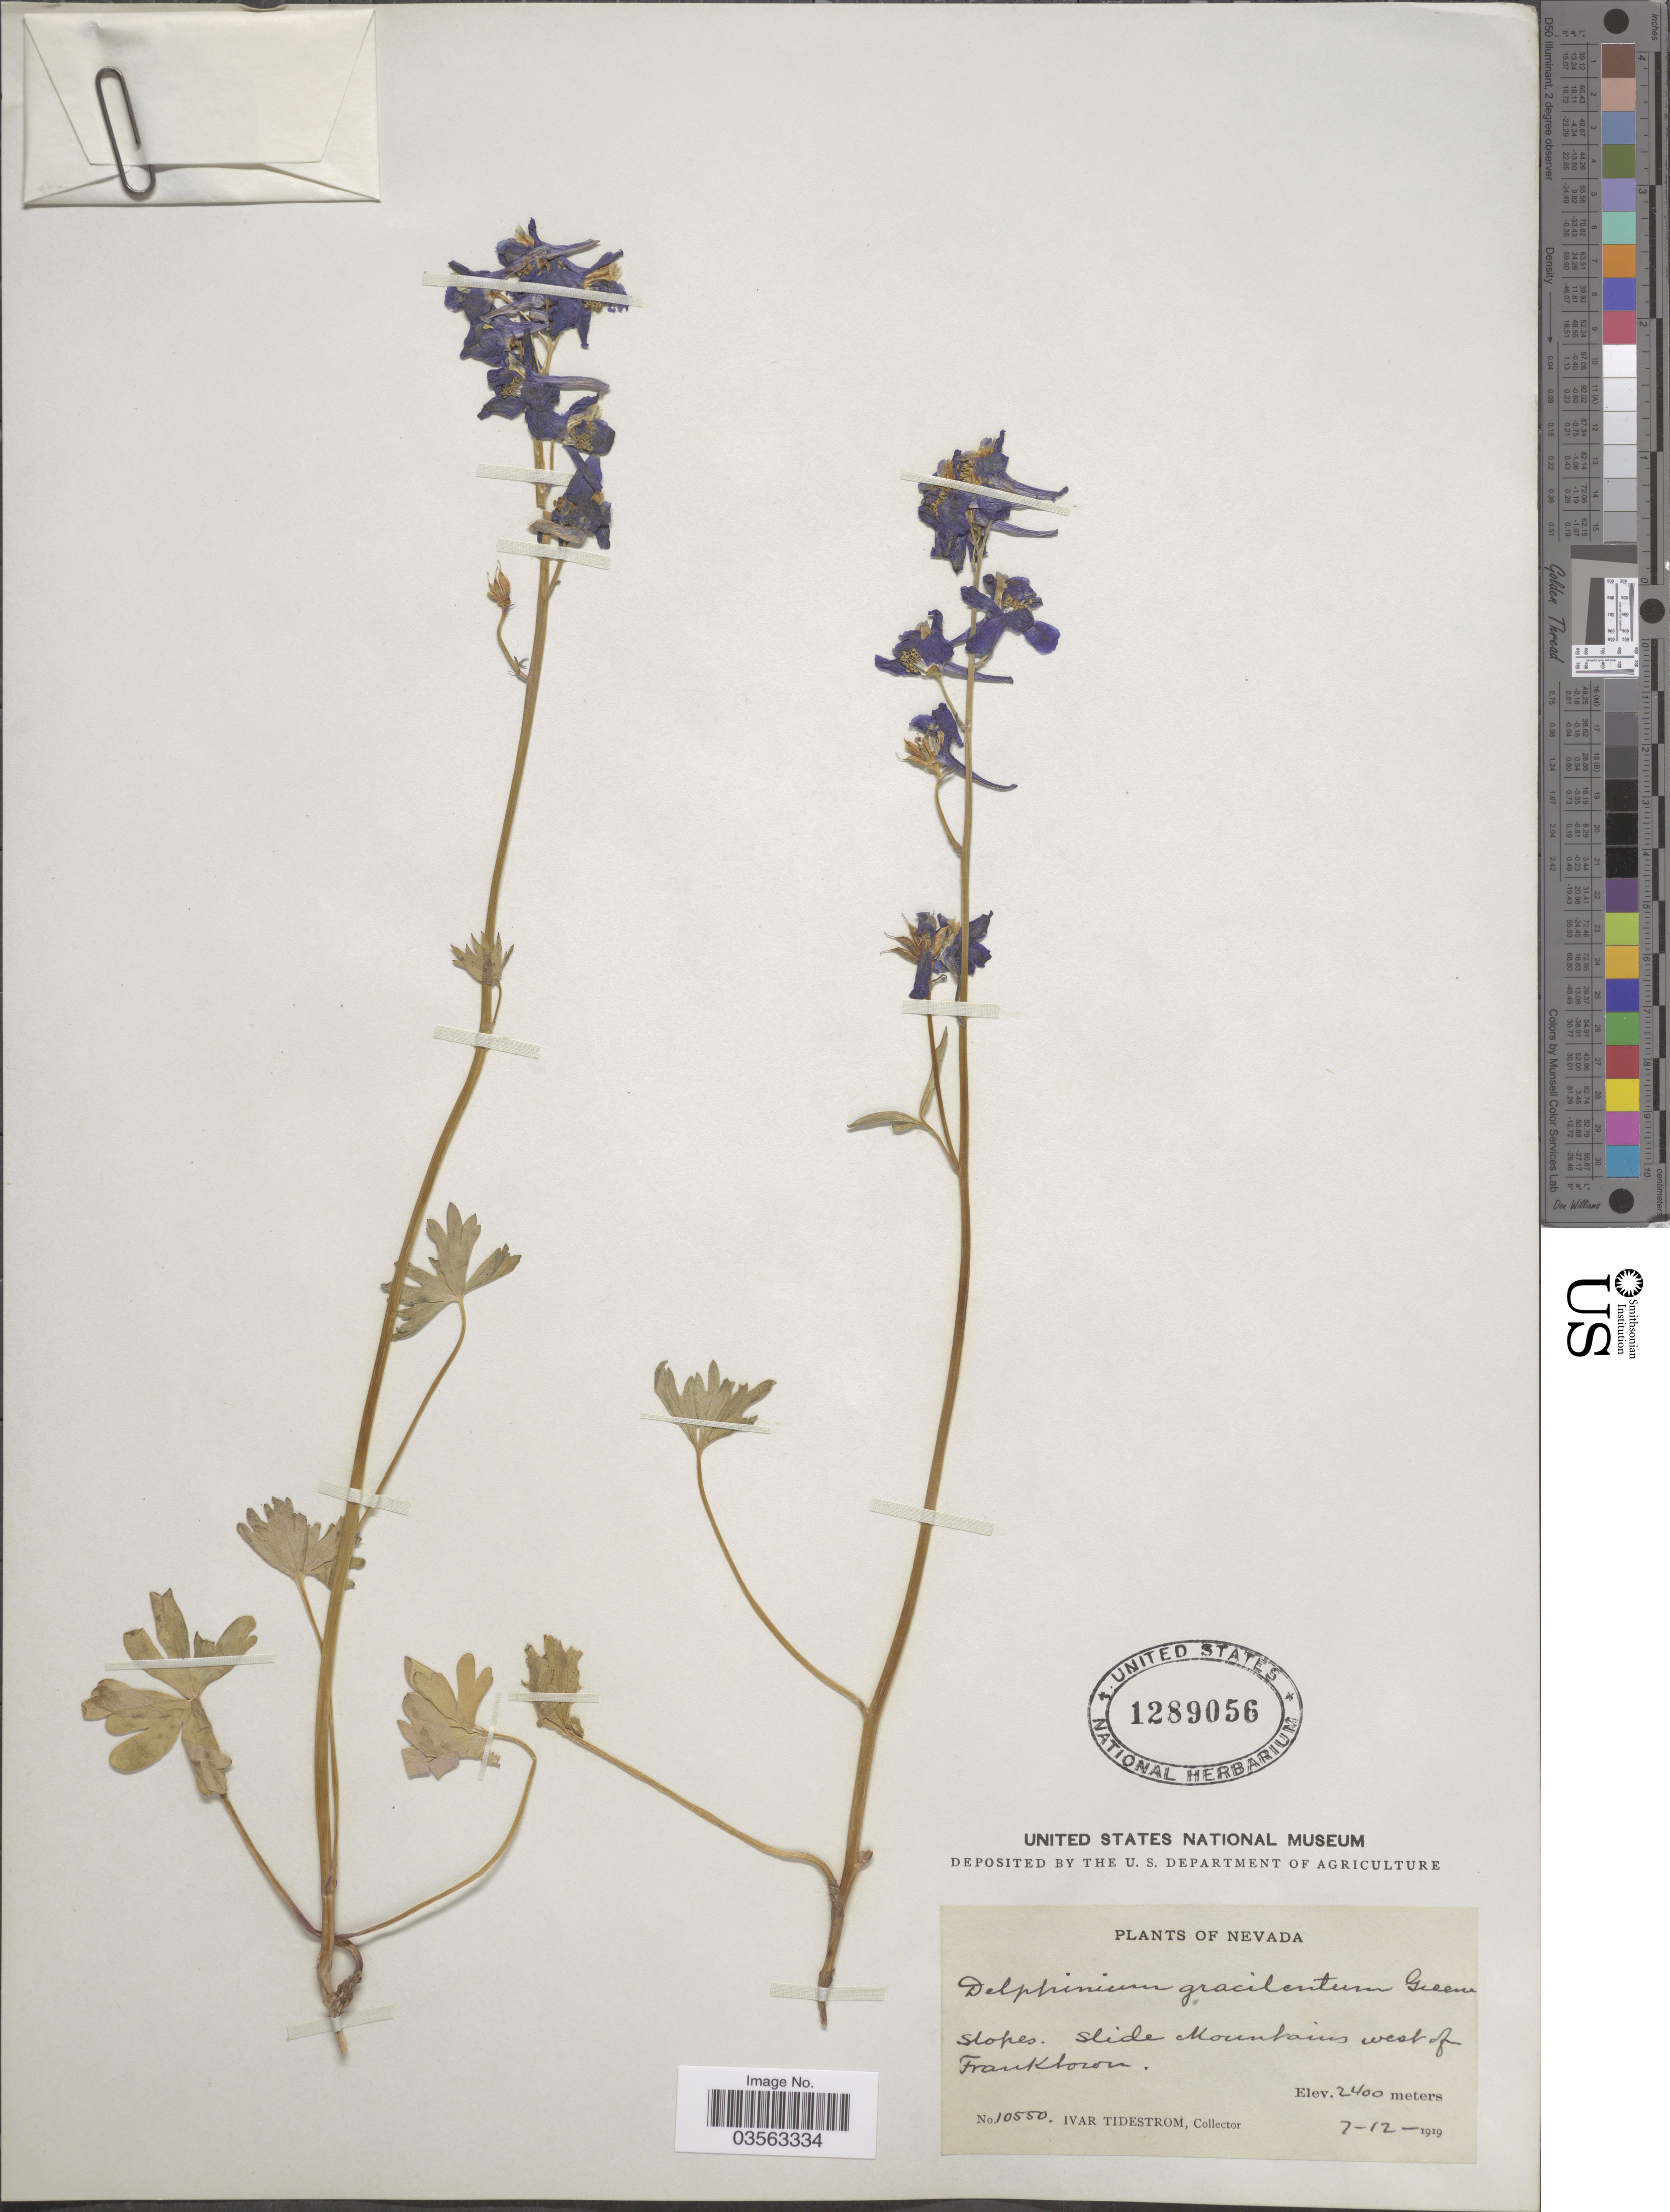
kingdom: Plantae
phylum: Tracheophyta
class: Magnoliopsida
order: Ranunculales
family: Ranunculaceae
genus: Delphinium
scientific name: Delphinium gracilentum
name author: Greene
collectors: I. F. Tidestrom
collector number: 10550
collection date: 1919-07-12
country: United States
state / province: Nevada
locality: Slopes. Slide Mountains west of Franktown.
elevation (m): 2400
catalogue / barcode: US 1289056